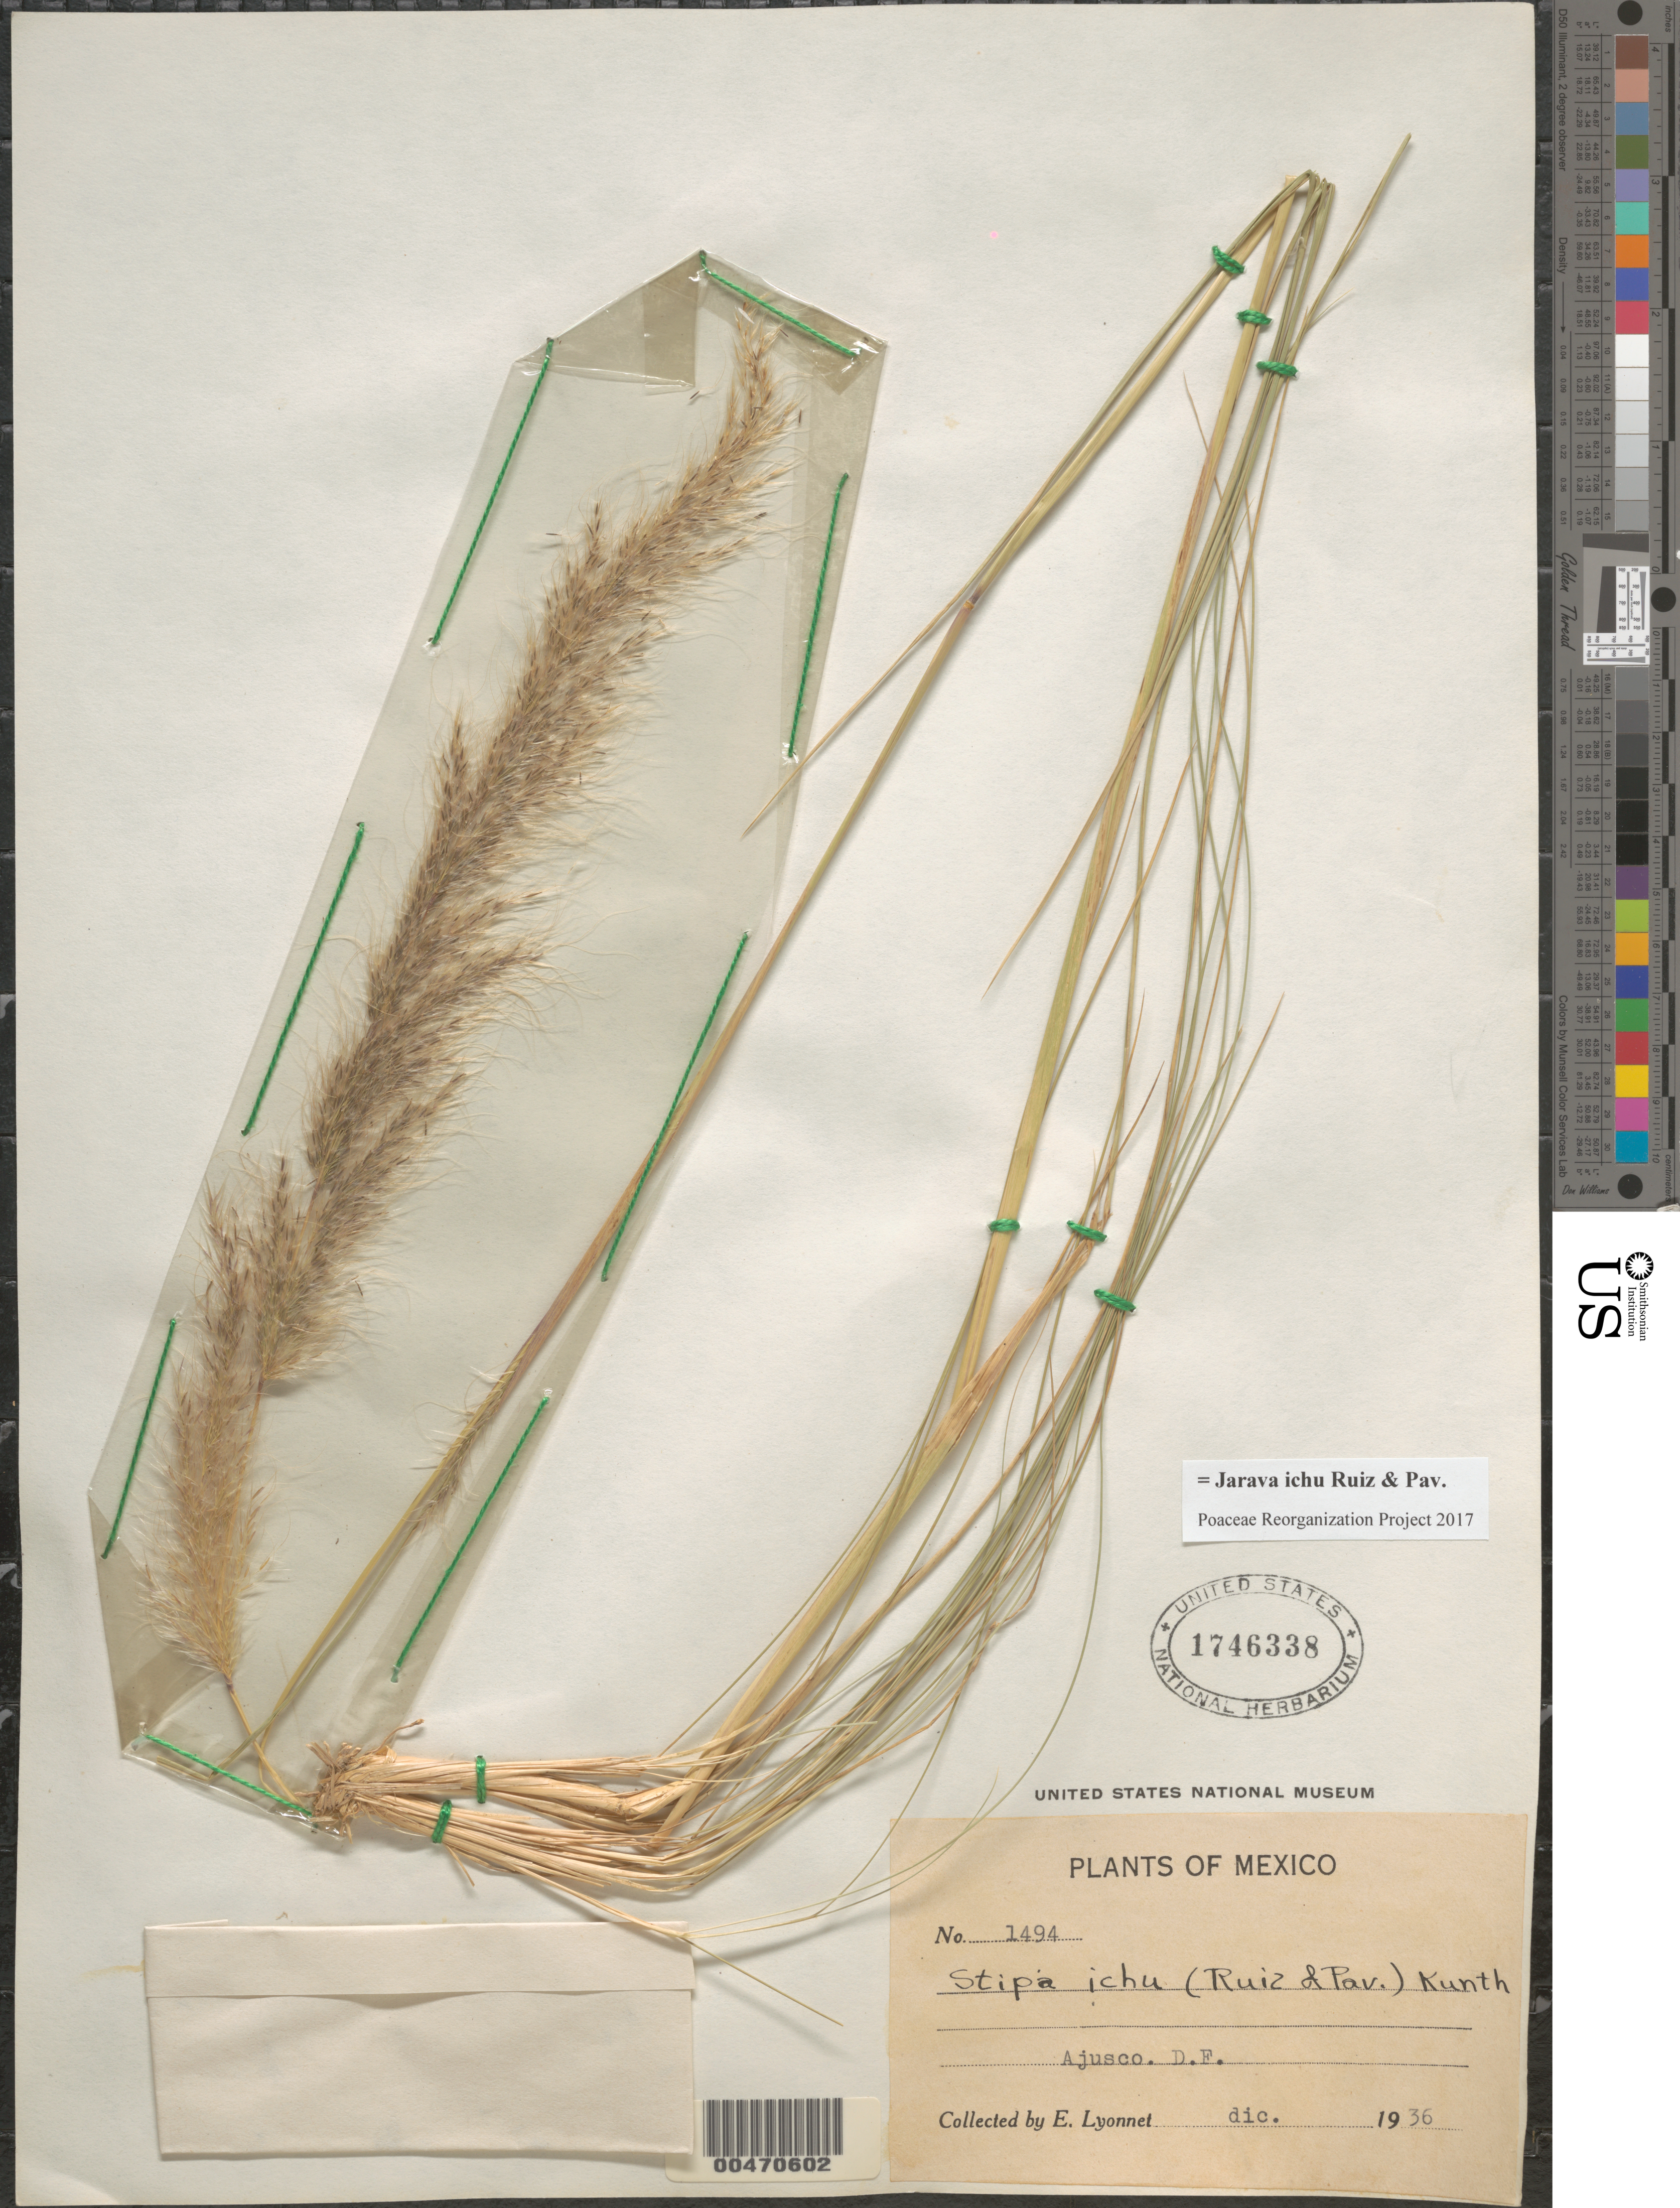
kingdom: Plantae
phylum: Tracheophyta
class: Liliopsida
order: Poales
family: Poaceae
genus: Jarava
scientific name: Jarava ichu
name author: Ruiz & Pav.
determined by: Poaceae Reorganization Project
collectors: Bro. E. Lyonnet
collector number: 1494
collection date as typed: Dec 1936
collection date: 1936-12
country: Mexico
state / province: Distrito Federal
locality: Ajusco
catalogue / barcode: US 1746338